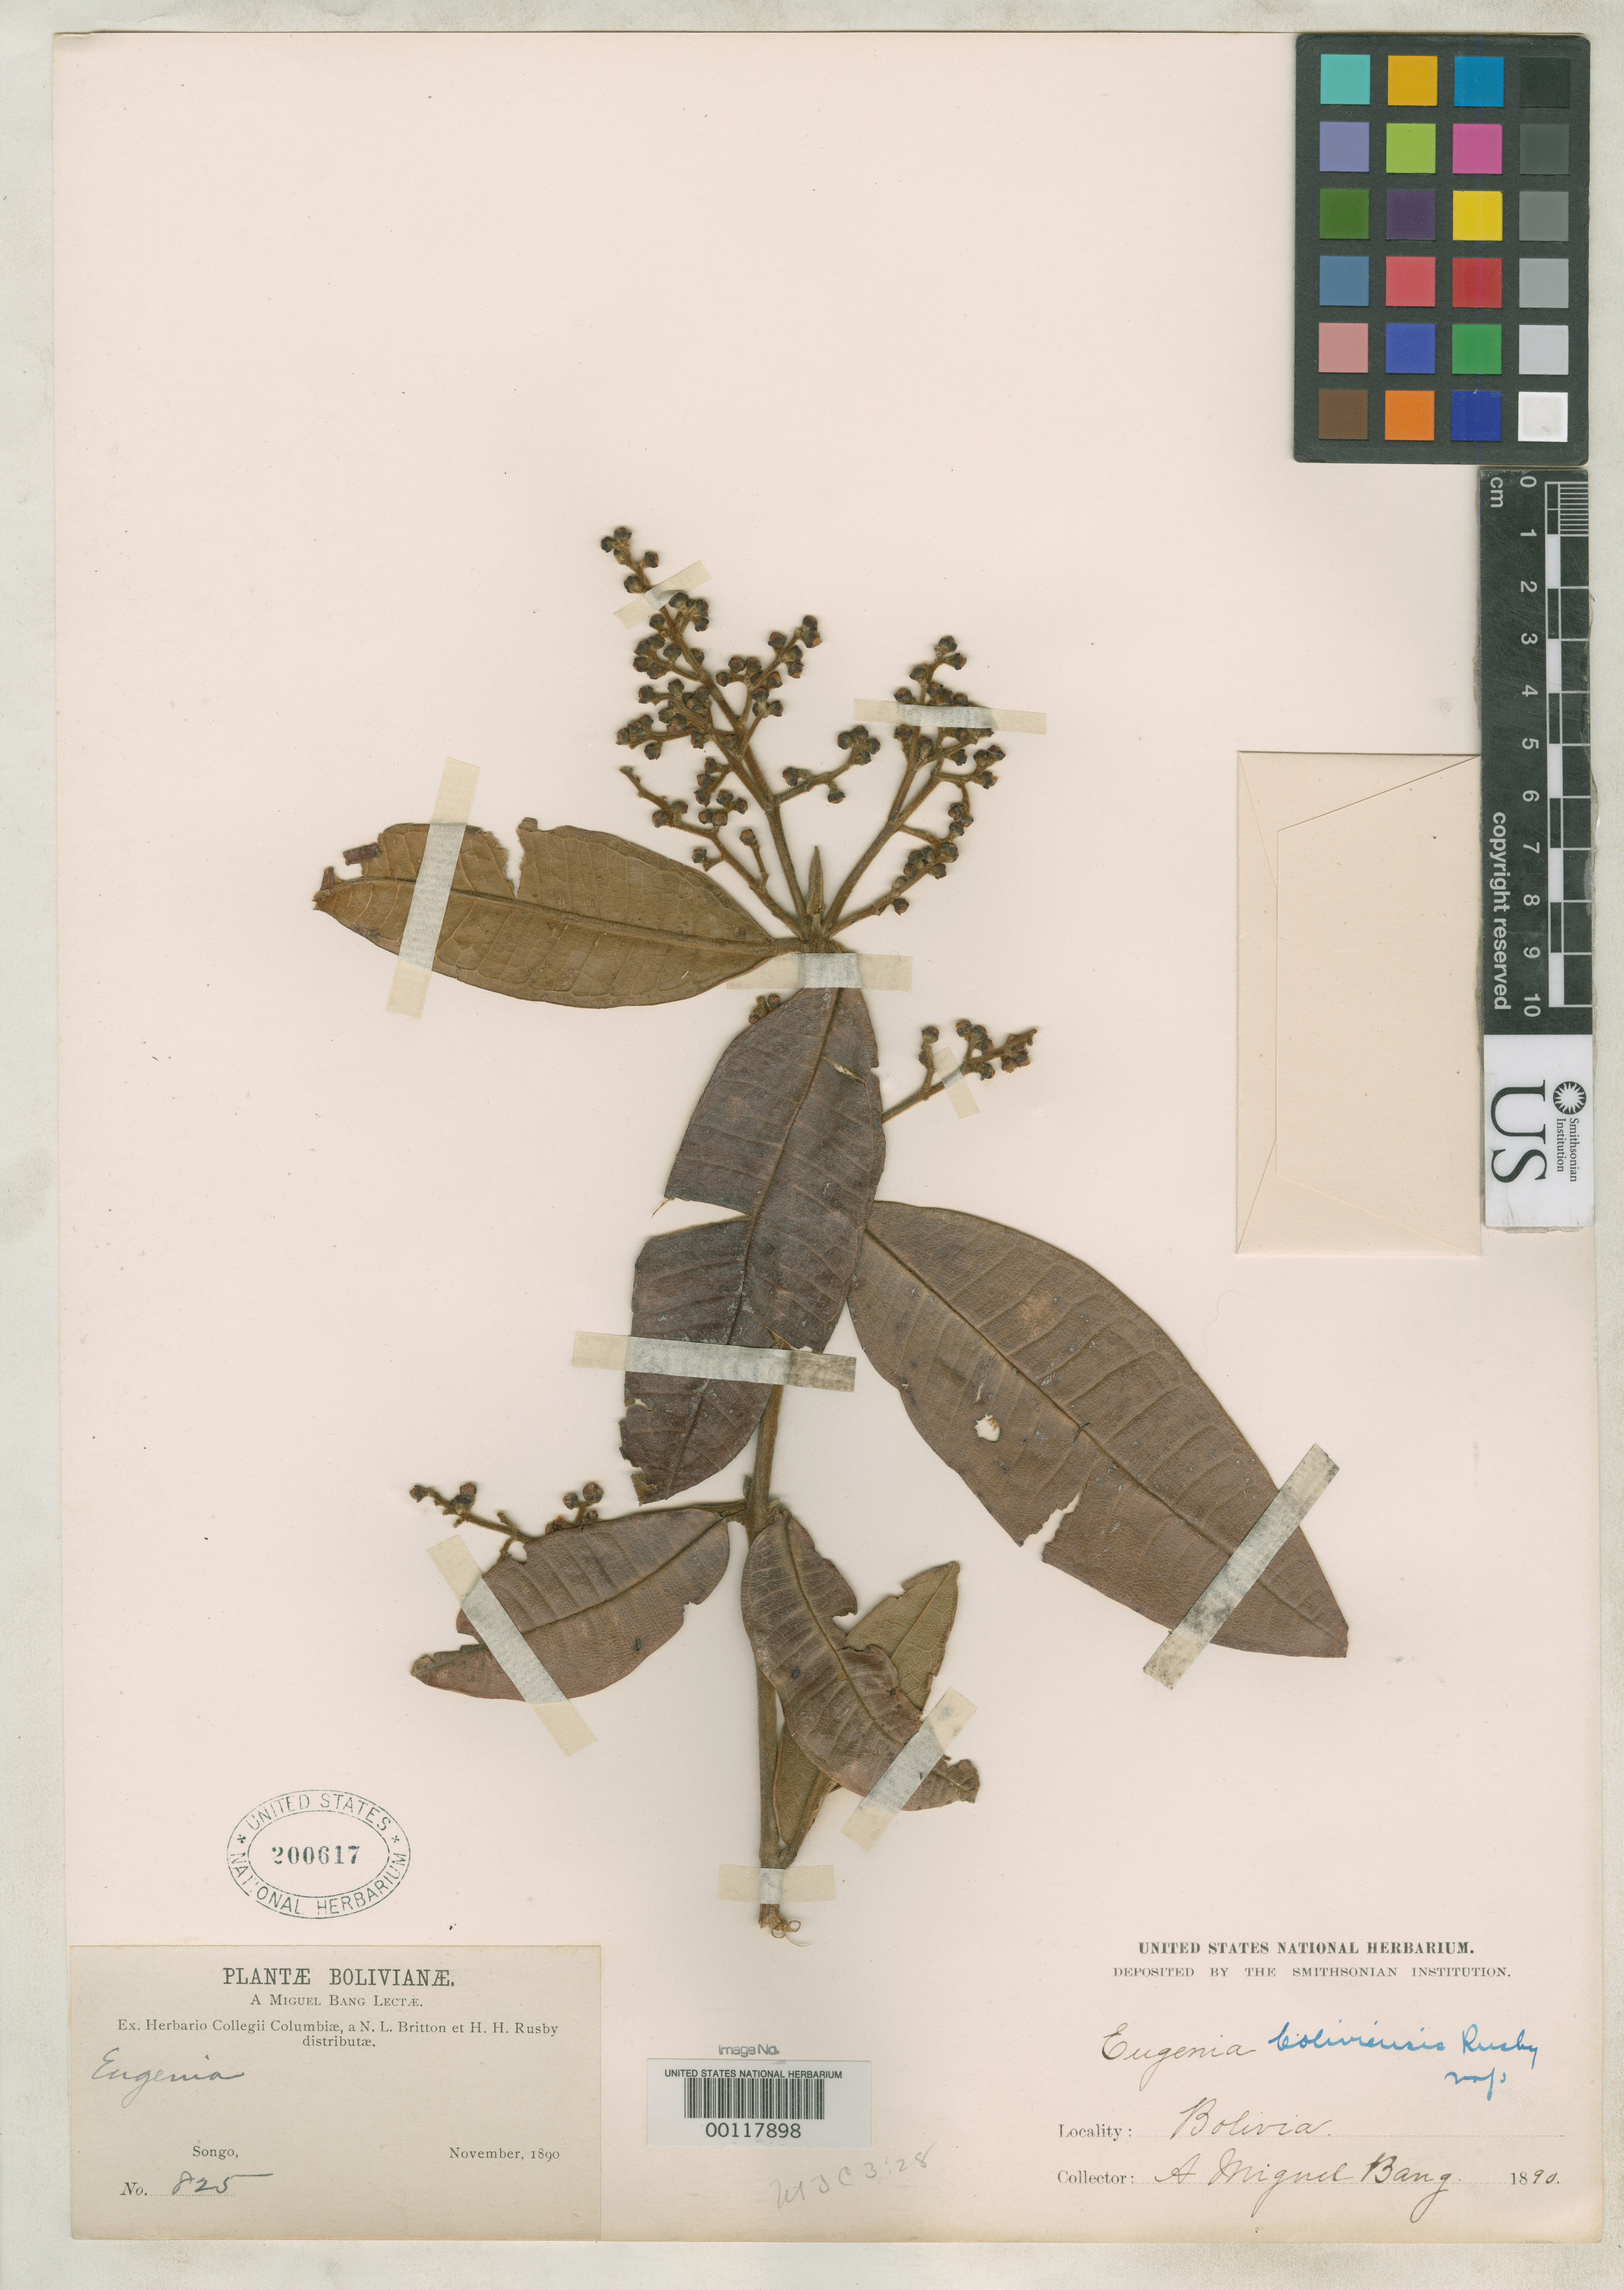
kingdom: Plantae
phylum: Tracheophyta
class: Magnoliopsida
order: Myrtales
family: Myrtaceae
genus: Eugenia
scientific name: Eugenia boliviensis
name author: Rusby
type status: Isotype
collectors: M. Bang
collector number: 825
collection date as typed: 1890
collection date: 1890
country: Bolivia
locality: Songo.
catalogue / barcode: US 200617